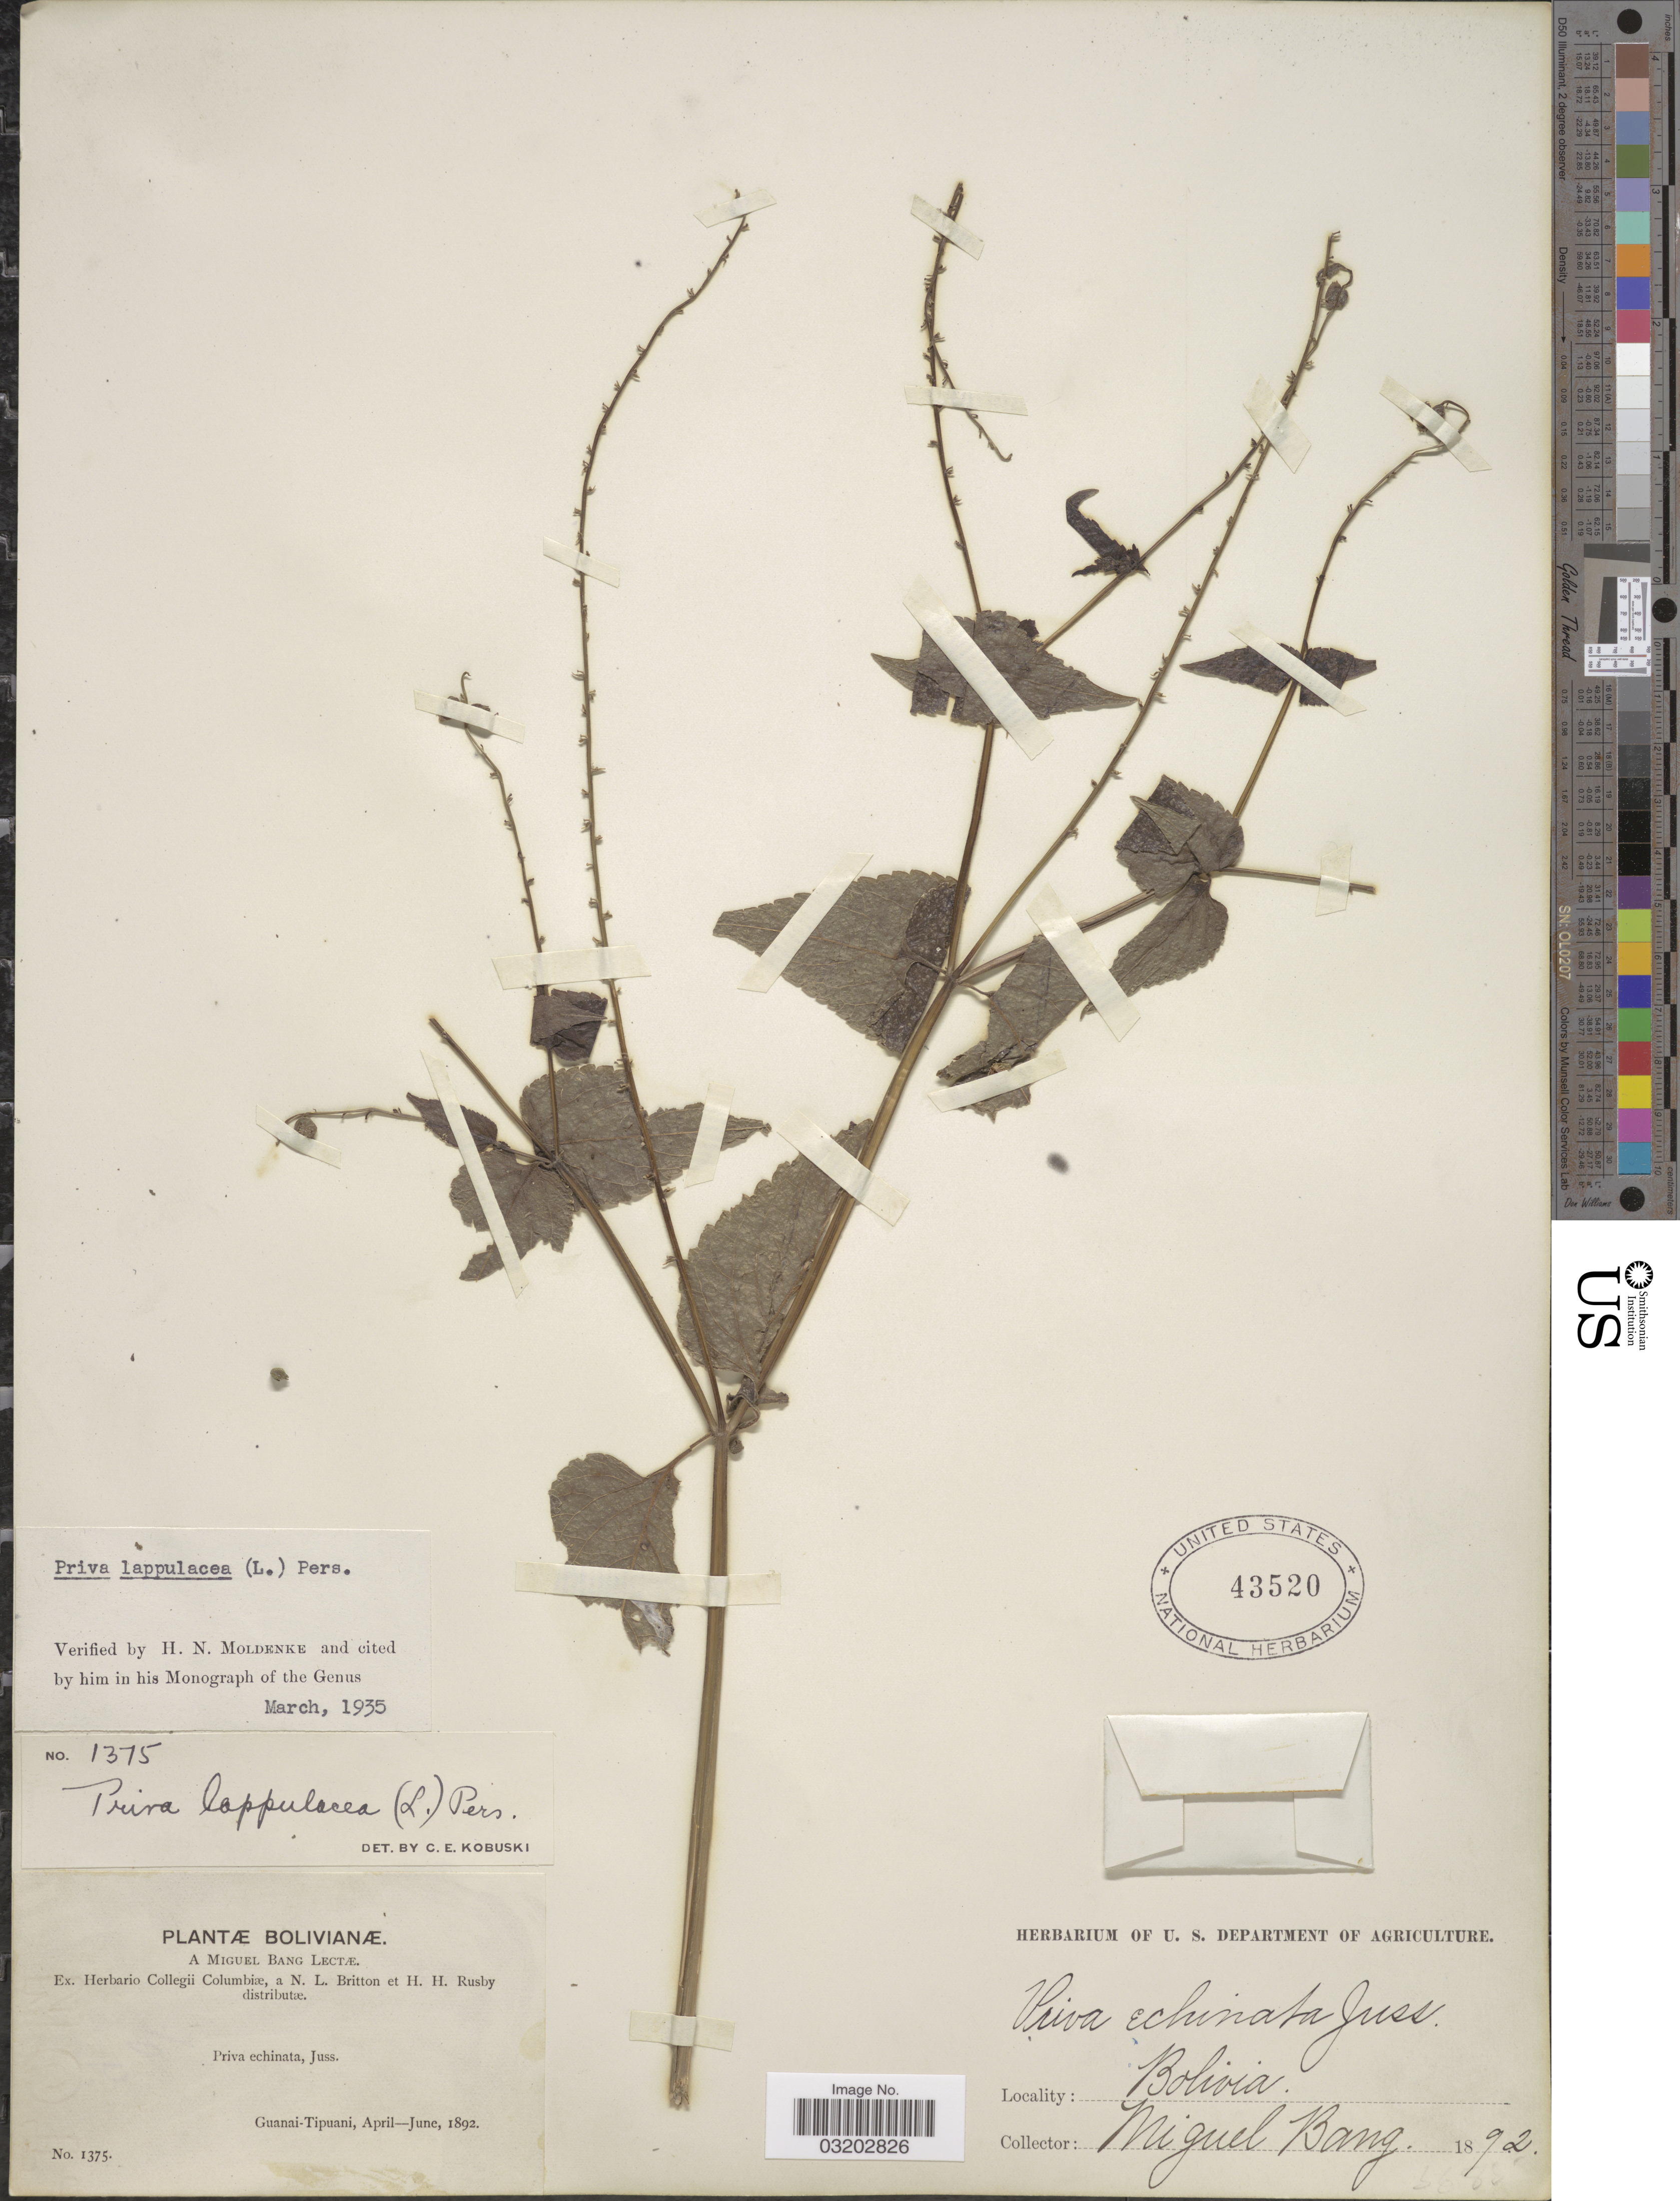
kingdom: Plantae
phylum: Tracheophyta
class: Magnoliopsida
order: Lamiales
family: Verbenaceae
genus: Priva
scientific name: Priva lappulacea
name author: (L.) Pers.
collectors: M. Bang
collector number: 1375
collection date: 1892-04/1892-06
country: Bolivia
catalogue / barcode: US 43520